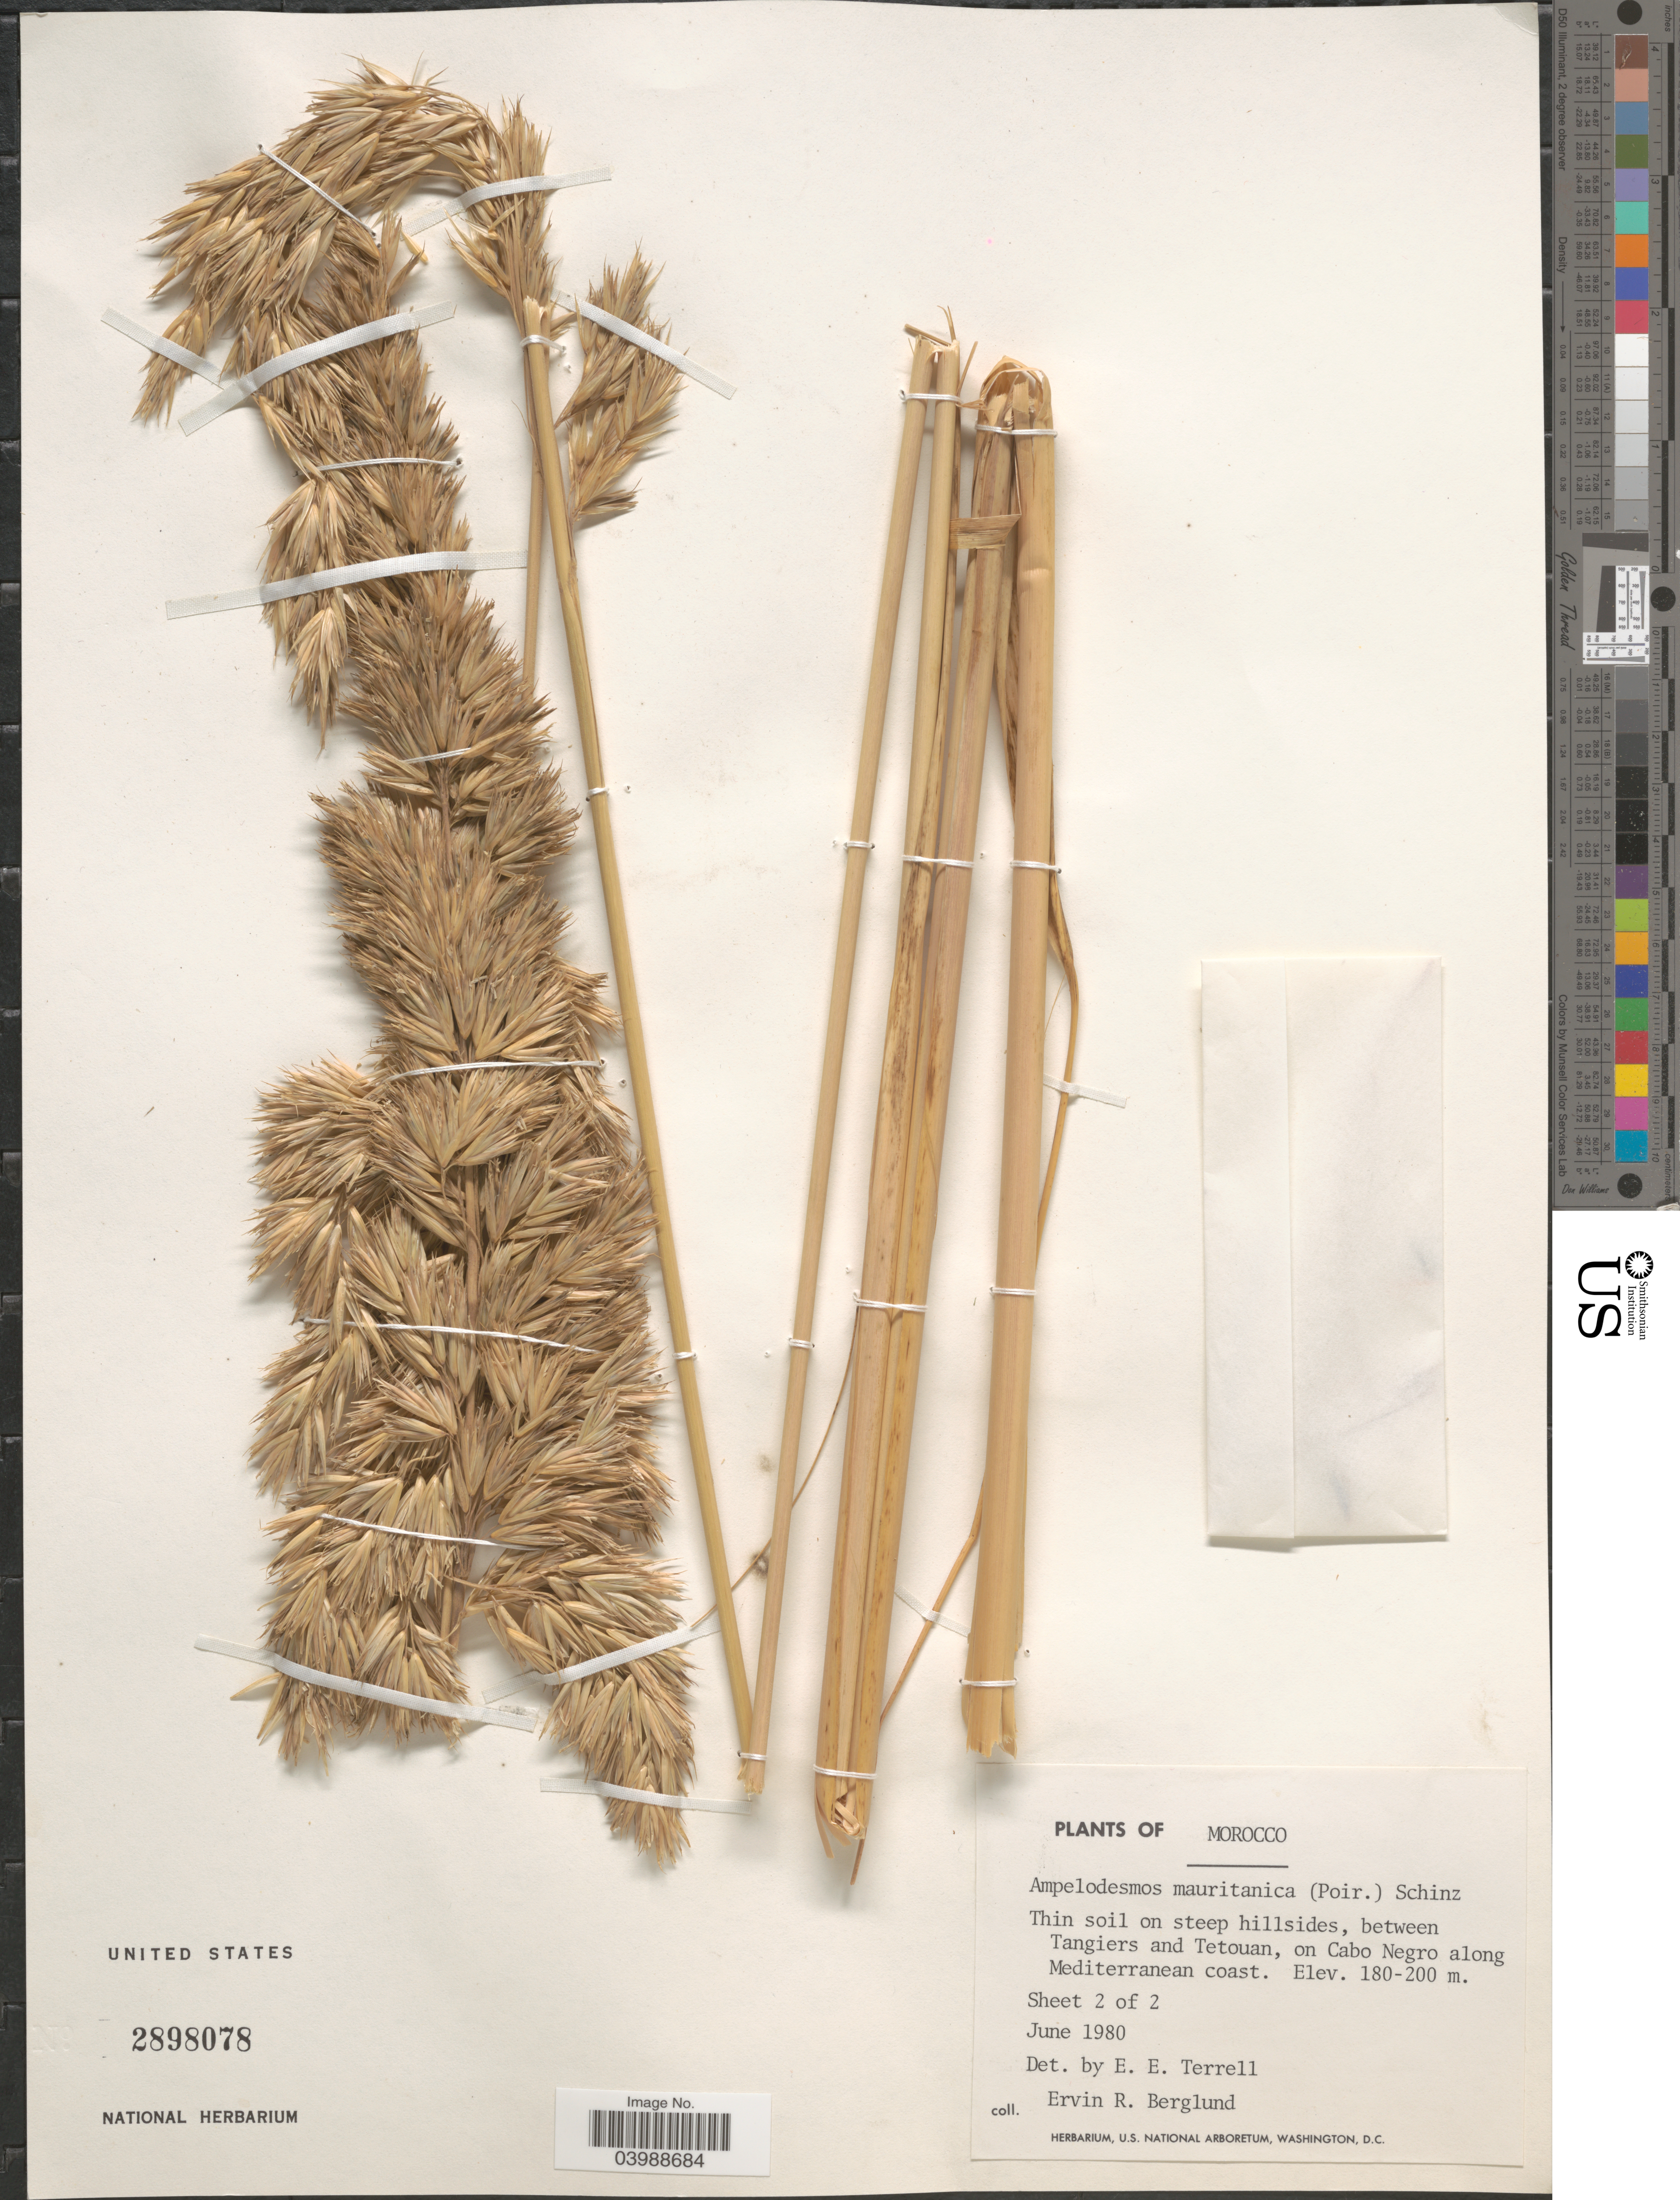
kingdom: Plantae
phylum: Tracheophyta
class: Liliopsida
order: Poales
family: Poaceae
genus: Ampelodesmos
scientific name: Ampelodesmos mauritanicus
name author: (Poir.) Durand & Schinz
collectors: E. Berglund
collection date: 1980-06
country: Morocco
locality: Thin soil on steep hillsides, between Tangiers and Tetouan, on Cabo Negro along Mediterranean coast.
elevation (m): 180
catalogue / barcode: US 2898078